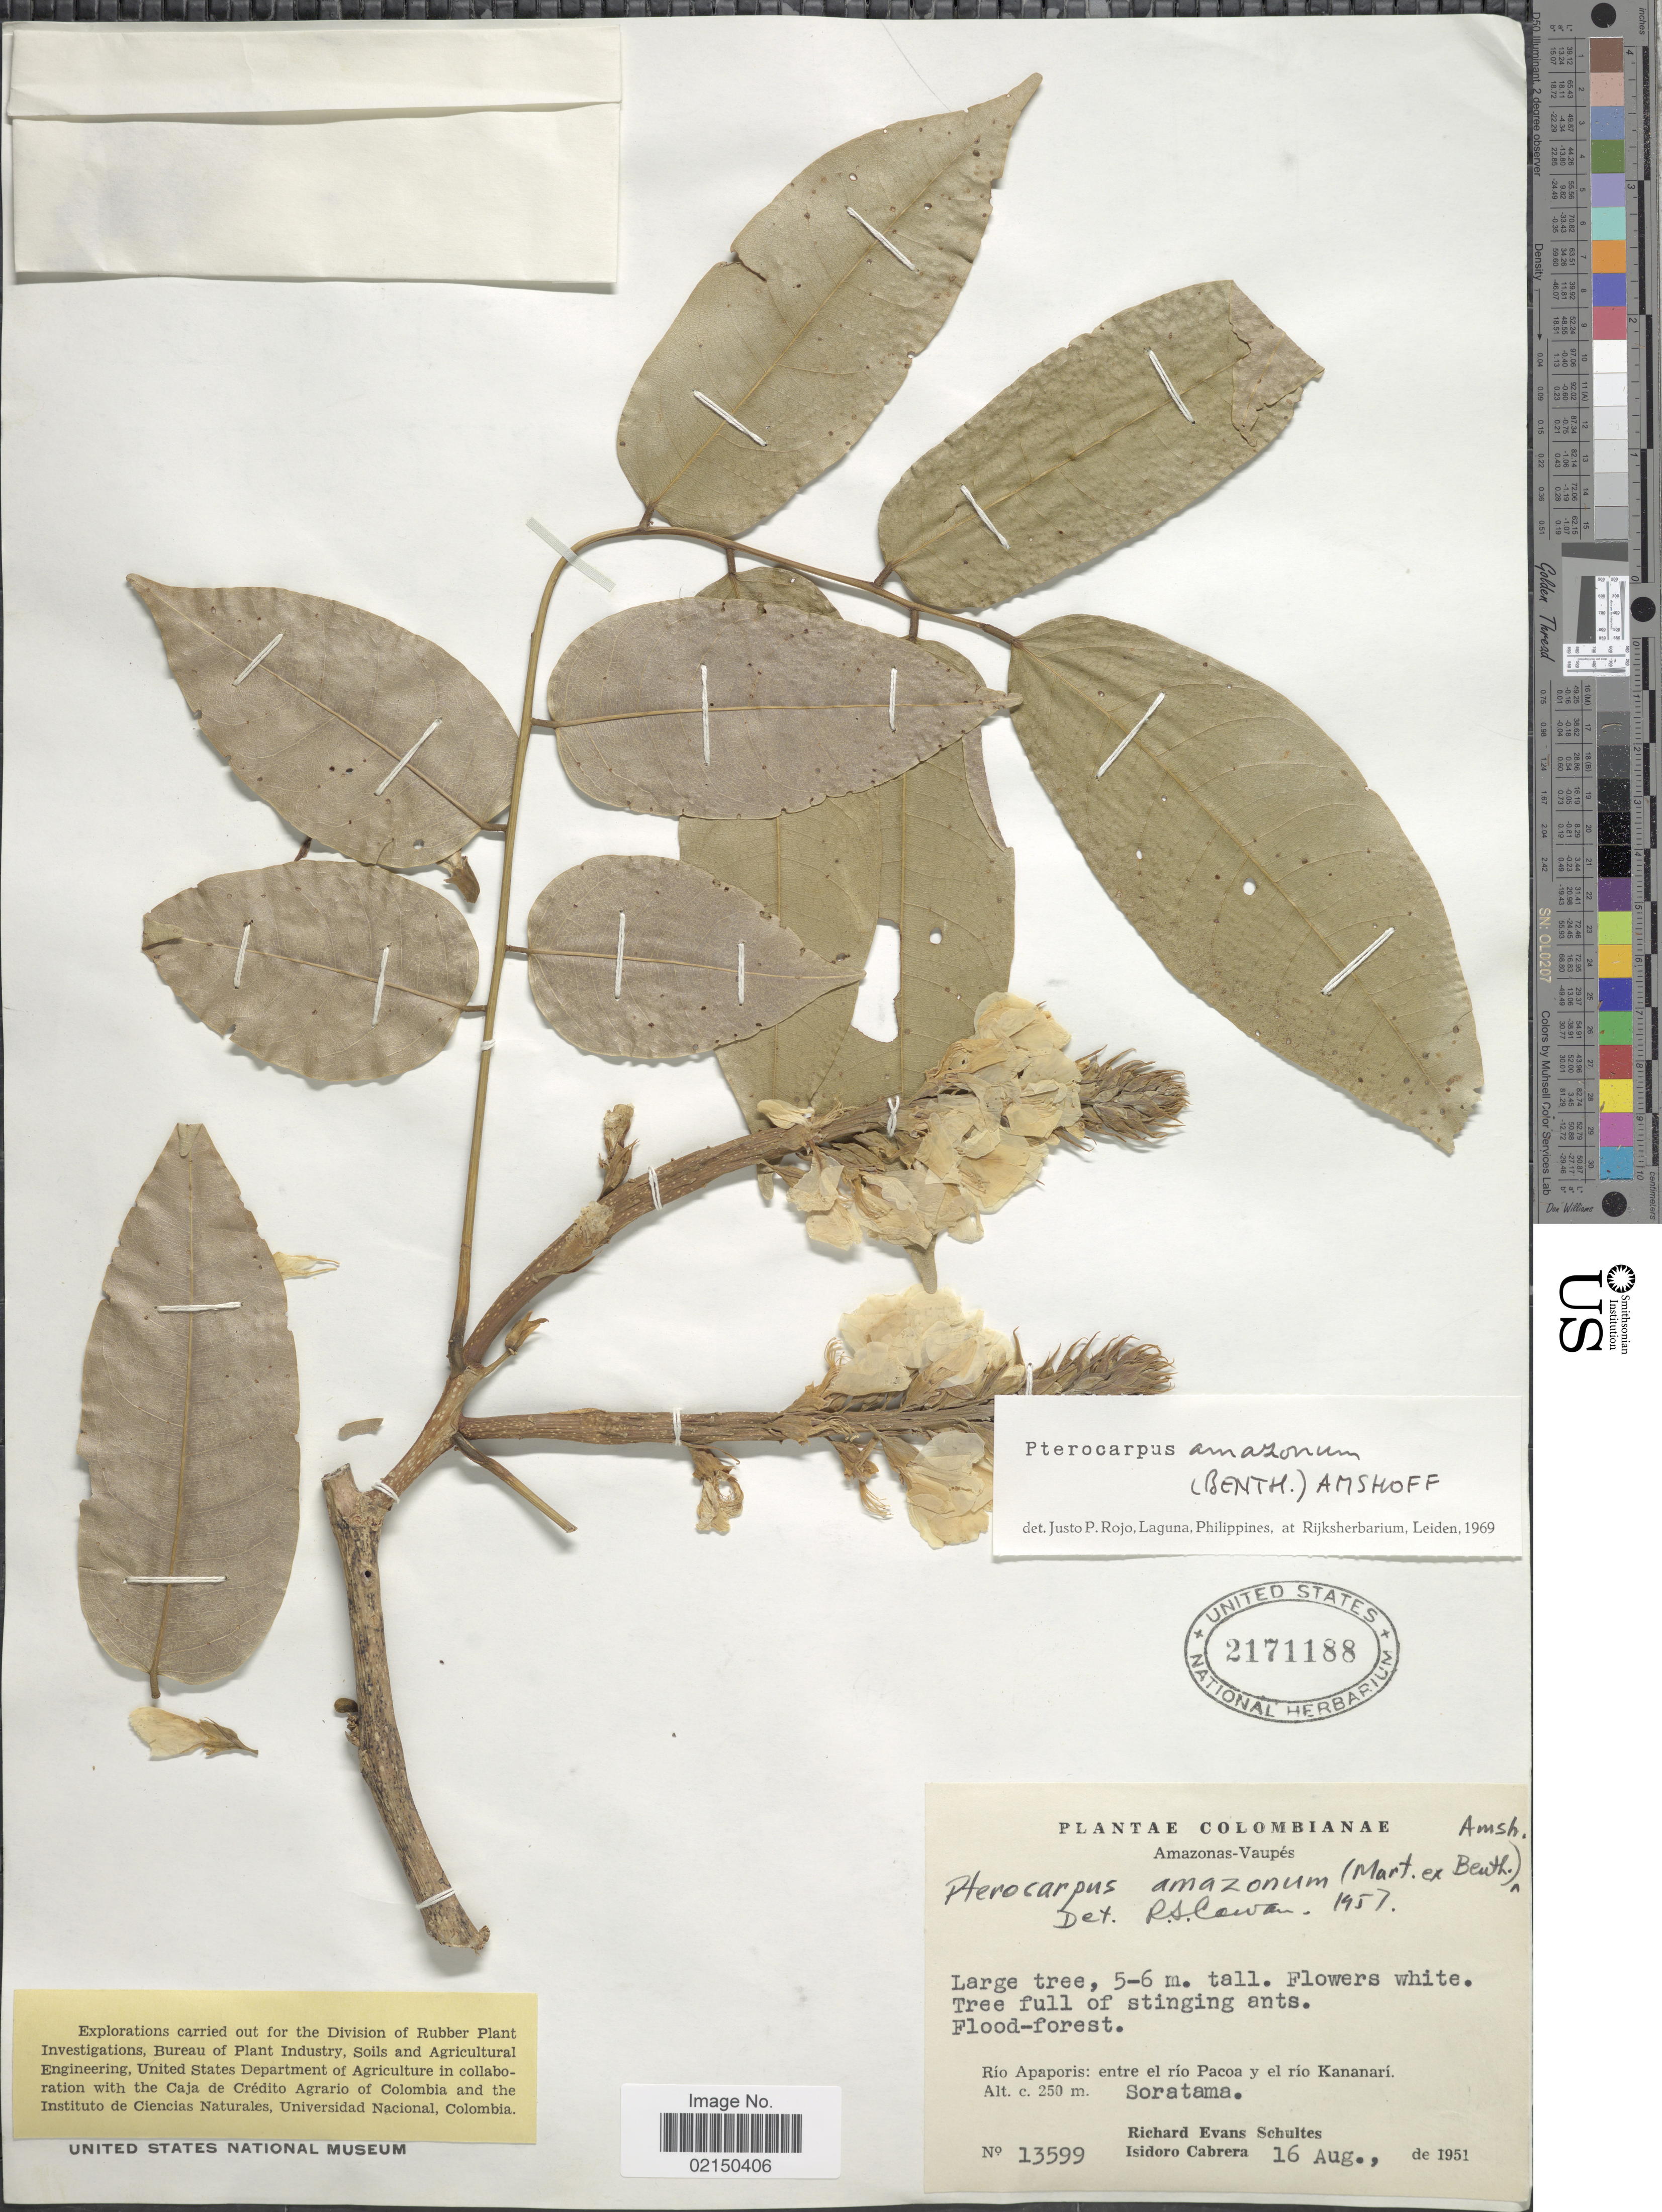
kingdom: Plantae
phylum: Tracheophyta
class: Magnoliopsida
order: Fabales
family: Fabaceae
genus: Pterocarpus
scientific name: Pterocarpus amazonum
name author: (Benth.) Amshoff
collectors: R. E. Schultes & I. Cabrera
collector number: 13599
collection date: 1951-08-16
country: Colombia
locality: Colombianae, Amazonas-Vaupes, Rio Apaporis: entre el rio Pacoa y el rio Kananari, Soratama.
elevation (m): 250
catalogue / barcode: US 2171188